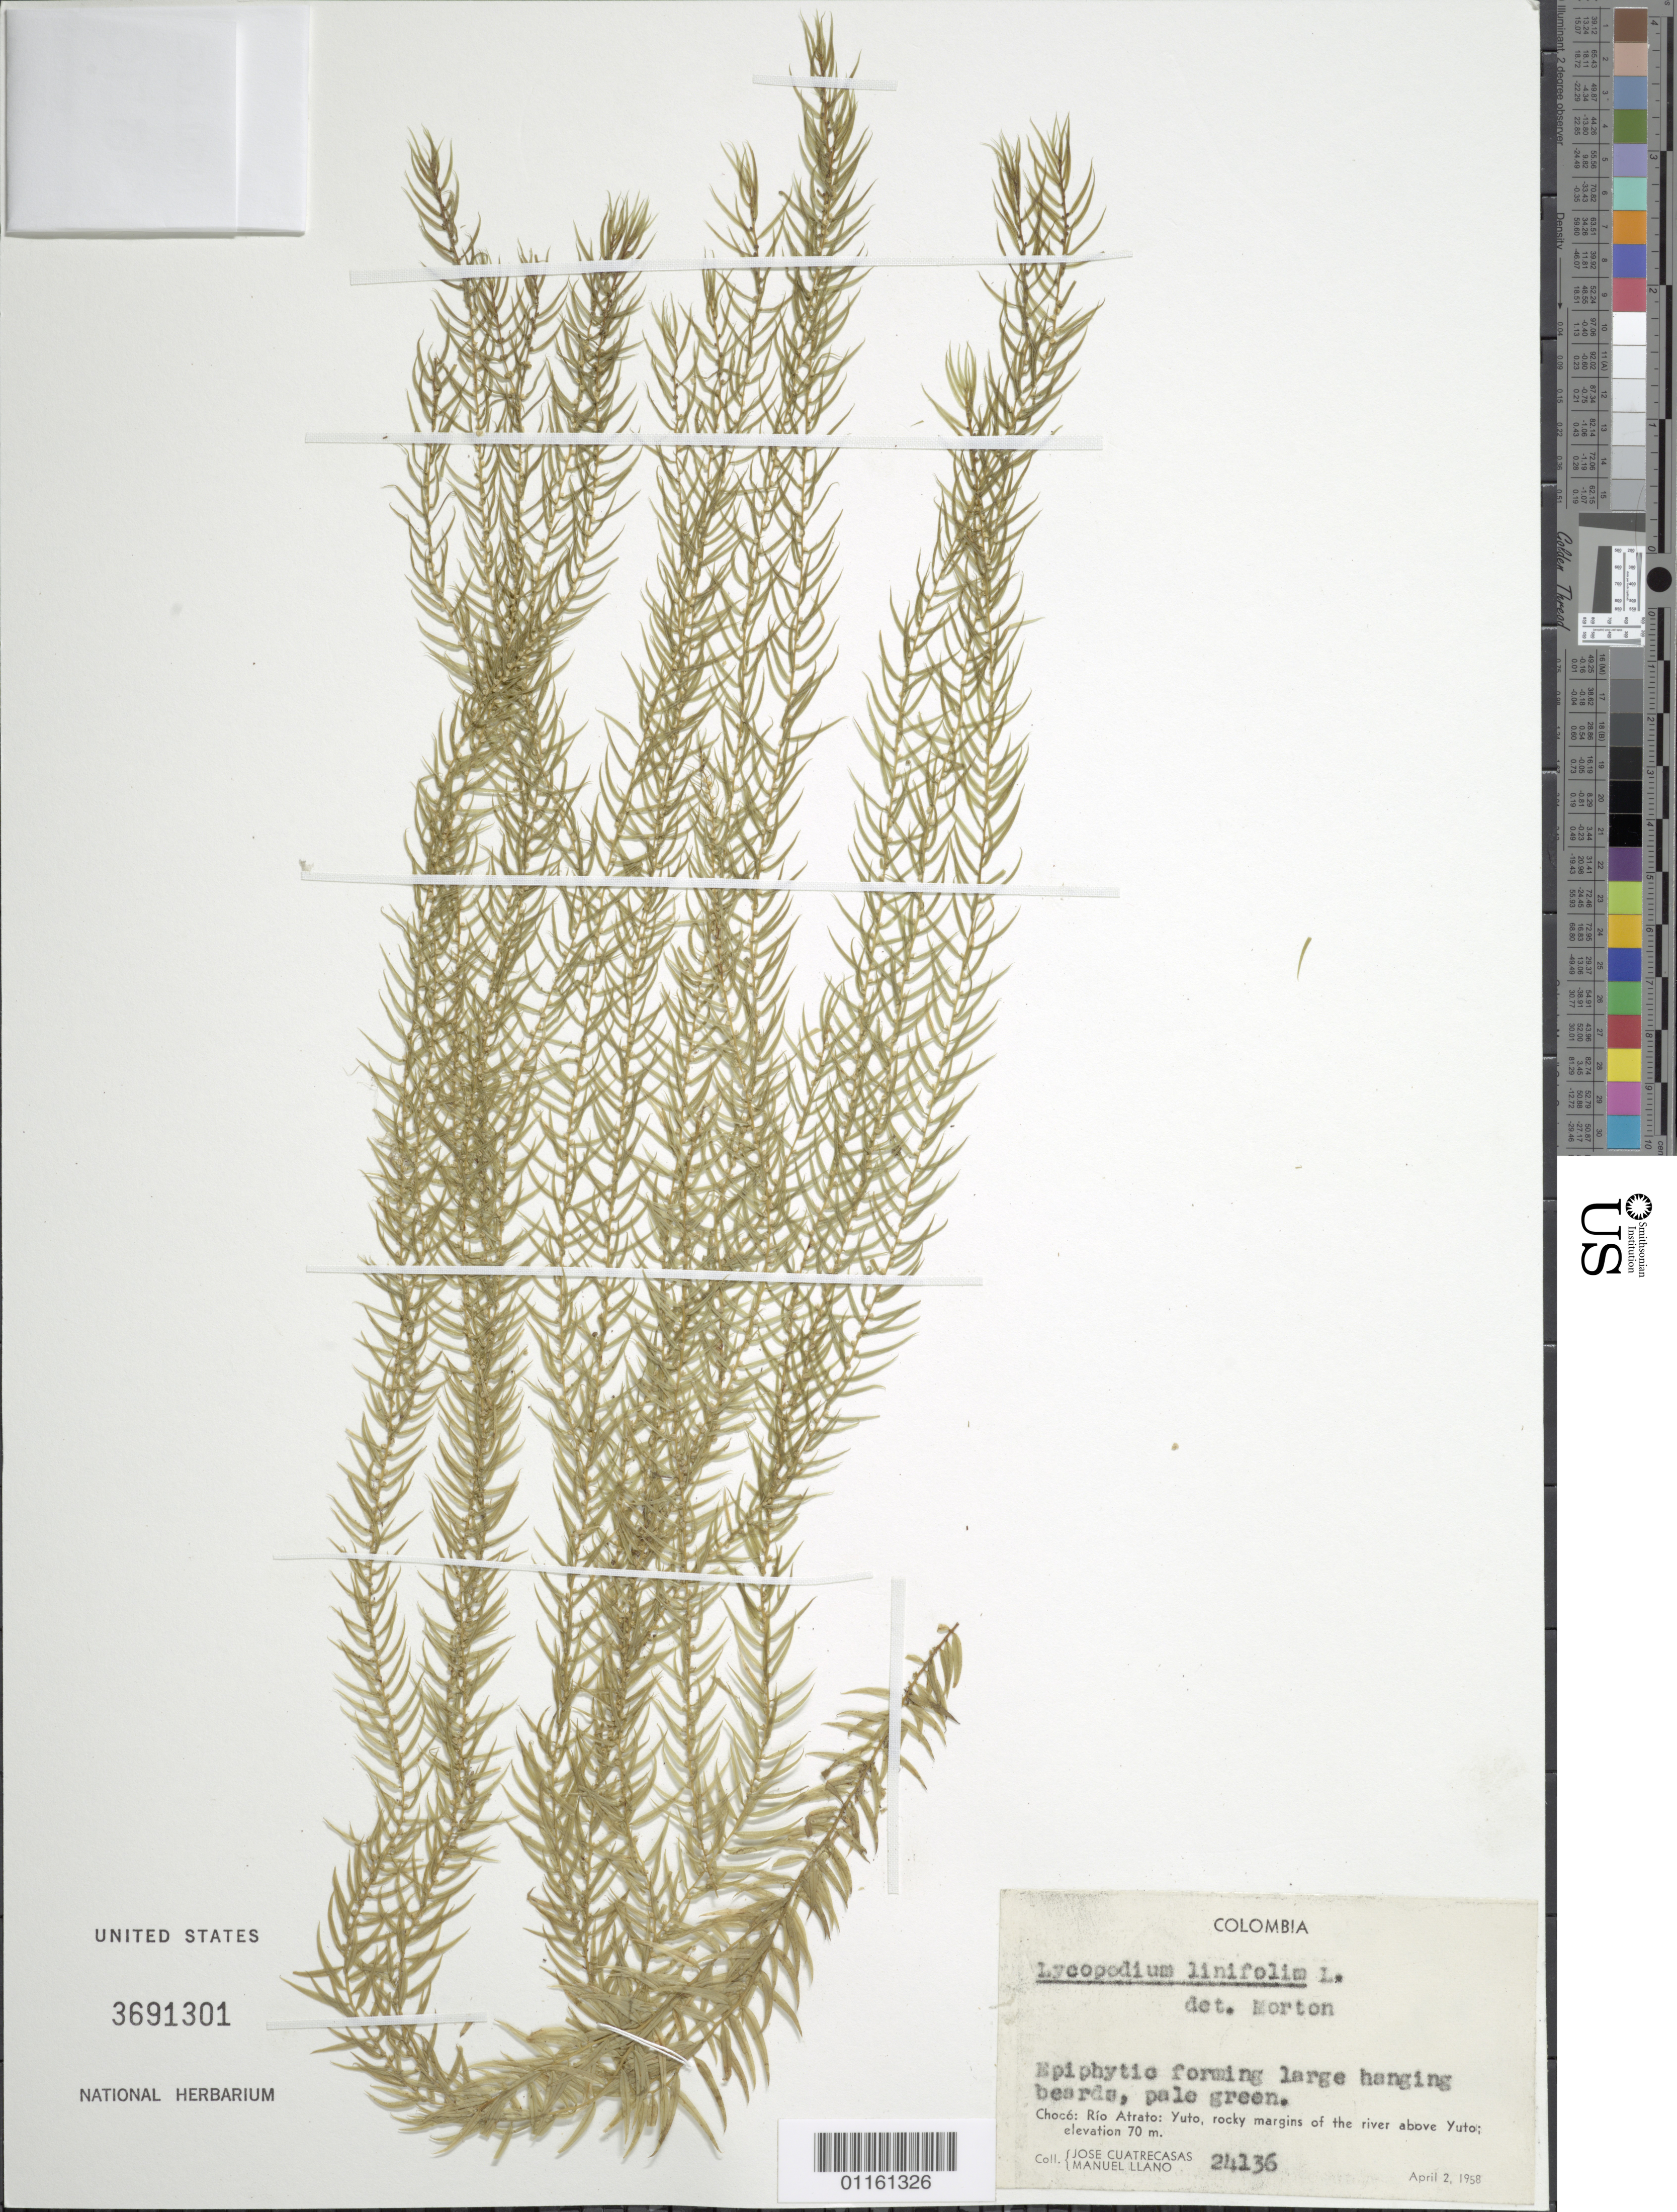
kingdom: Plantae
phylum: Tracheophyta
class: Lycopodiopsida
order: Lycopodiales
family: Lycopodiaceae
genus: Phlegmariurus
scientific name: Phlegmariurus linifolius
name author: (L.) B. Øllg.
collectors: J. Cuatrecasas & M. Llano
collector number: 24136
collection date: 1958-04-02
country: Colombia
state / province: Chocó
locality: Rio Atrato, Yuto, rocky margins of the river above Yuto.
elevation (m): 70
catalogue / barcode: US 3691301